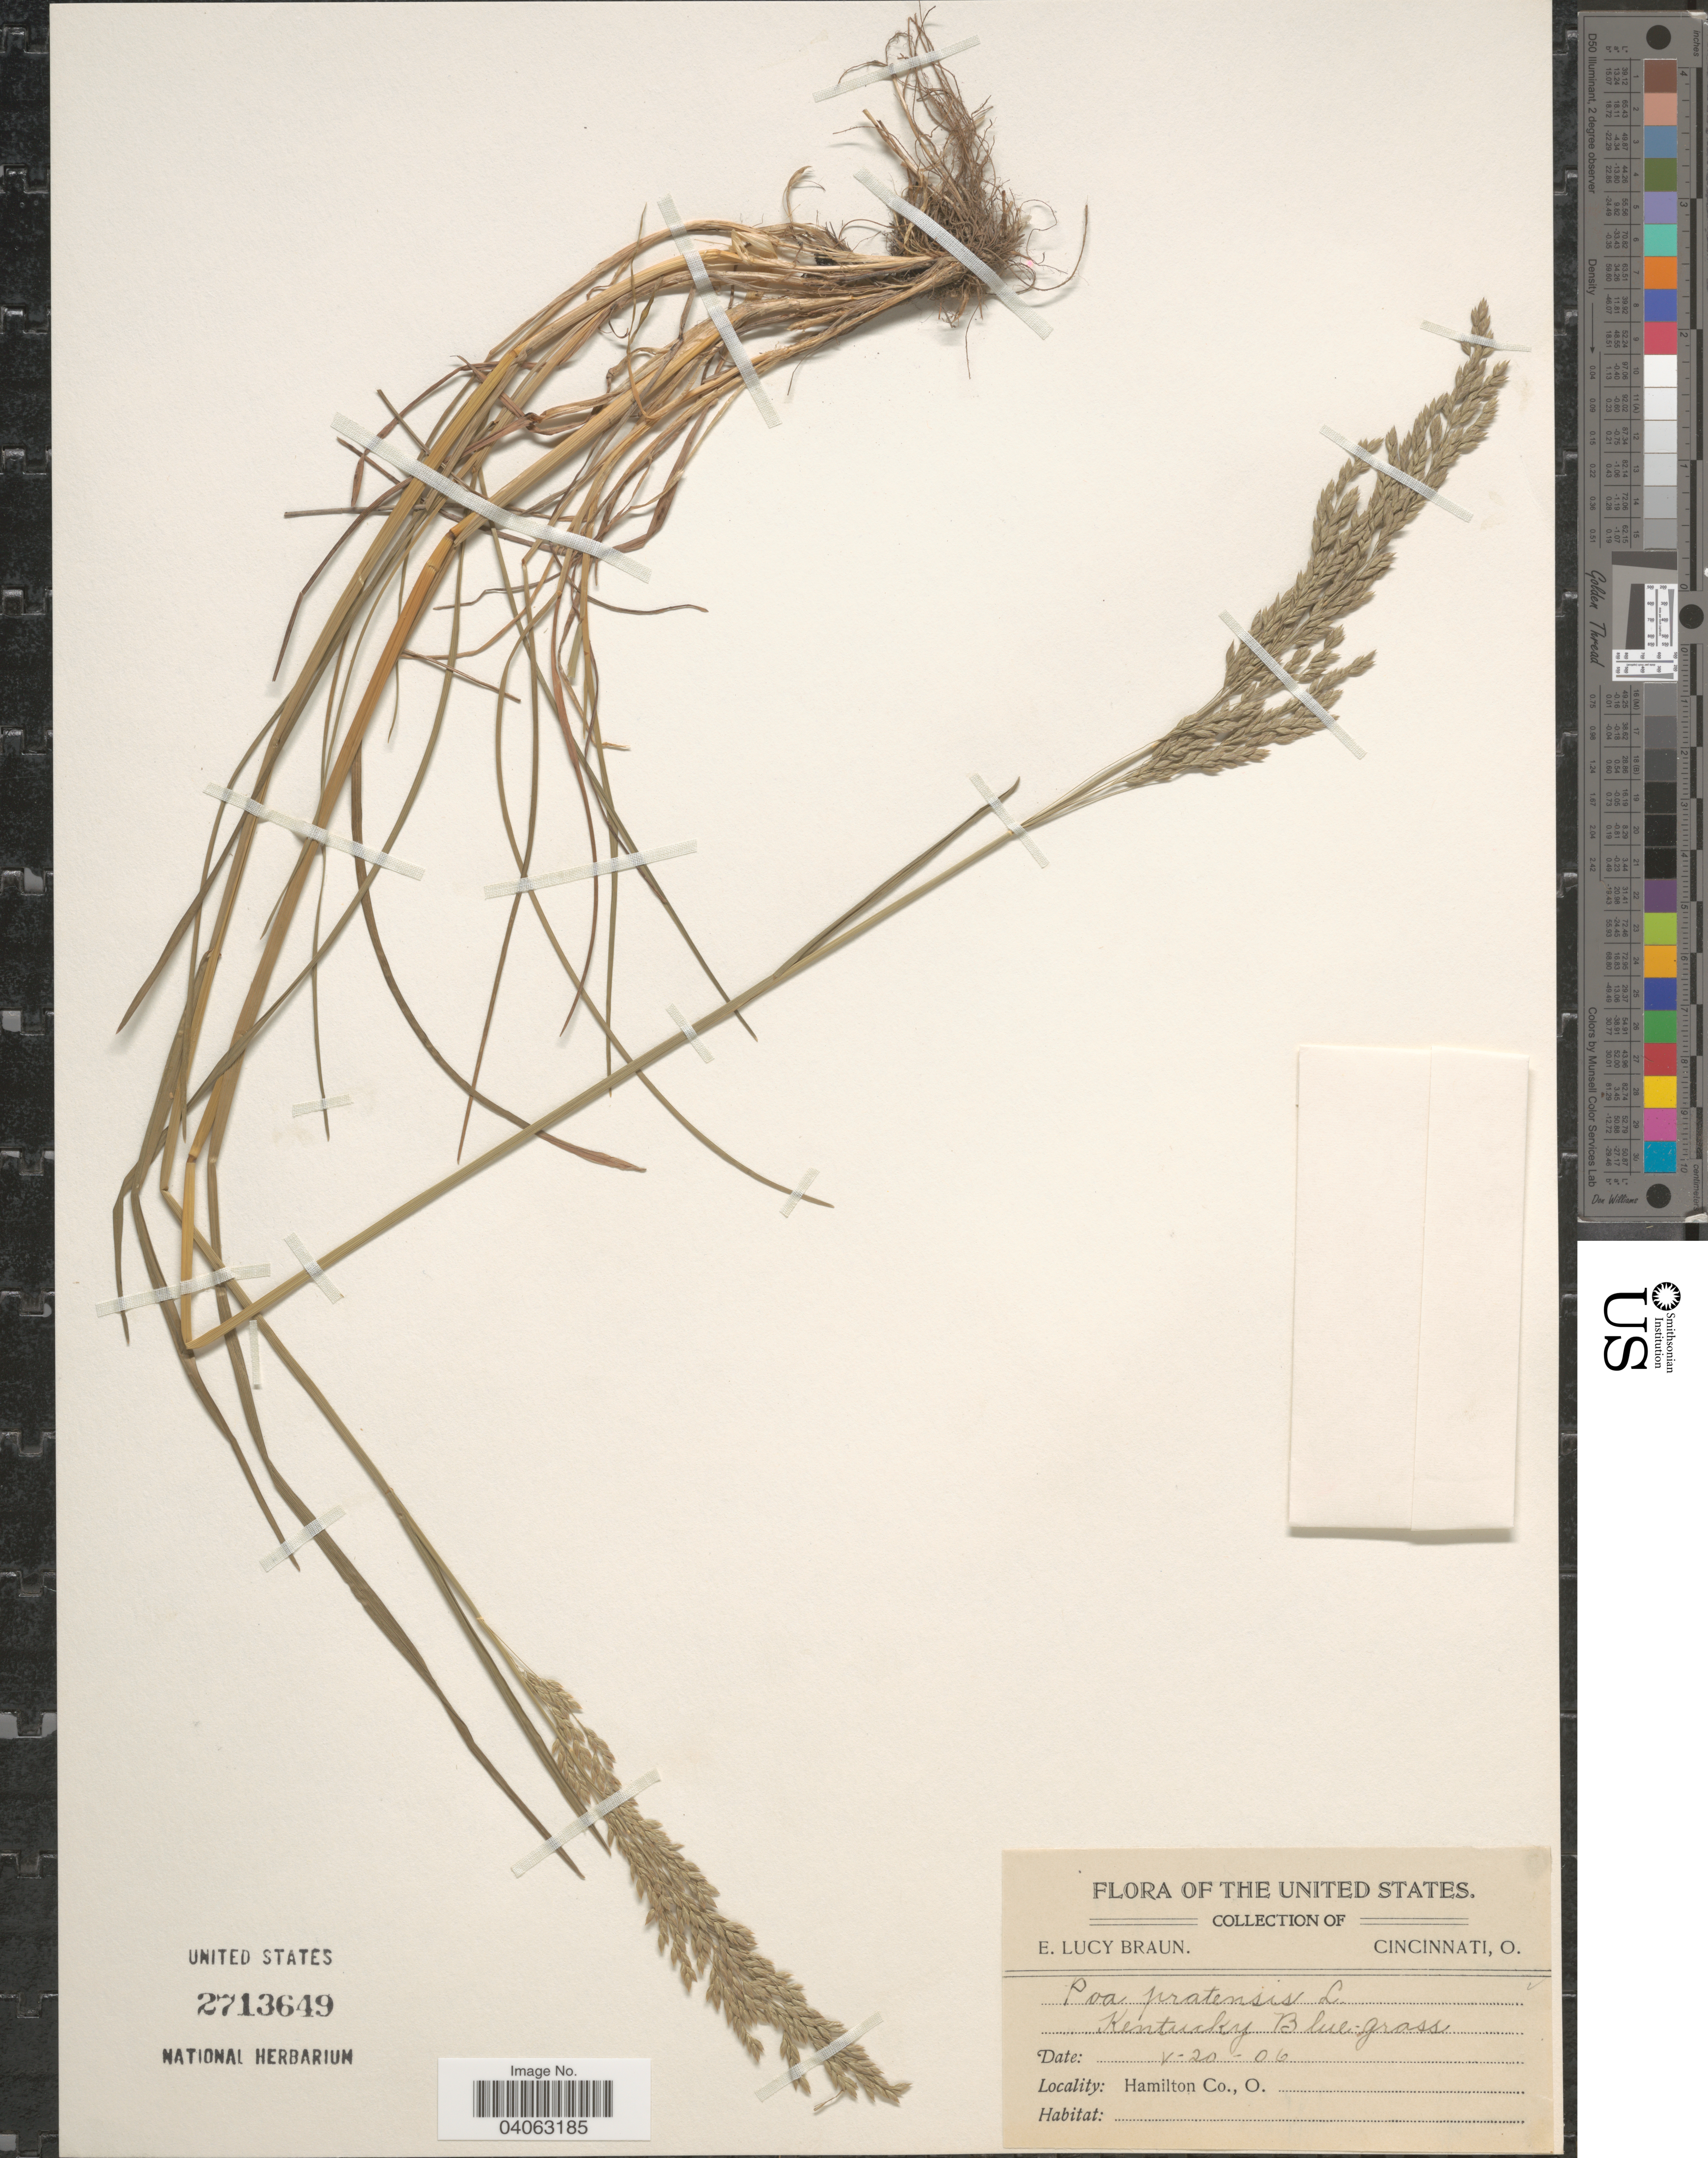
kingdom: Plantae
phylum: Tracheophyta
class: Liliopsida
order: Poales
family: Poaceae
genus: Poa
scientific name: Poa pratensis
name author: L.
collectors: E. L. Braun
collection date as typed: Transcribed d/m/y: 20/5/6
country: United States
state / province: Ohio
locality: Hamilton Co.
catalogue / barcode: US 2713649